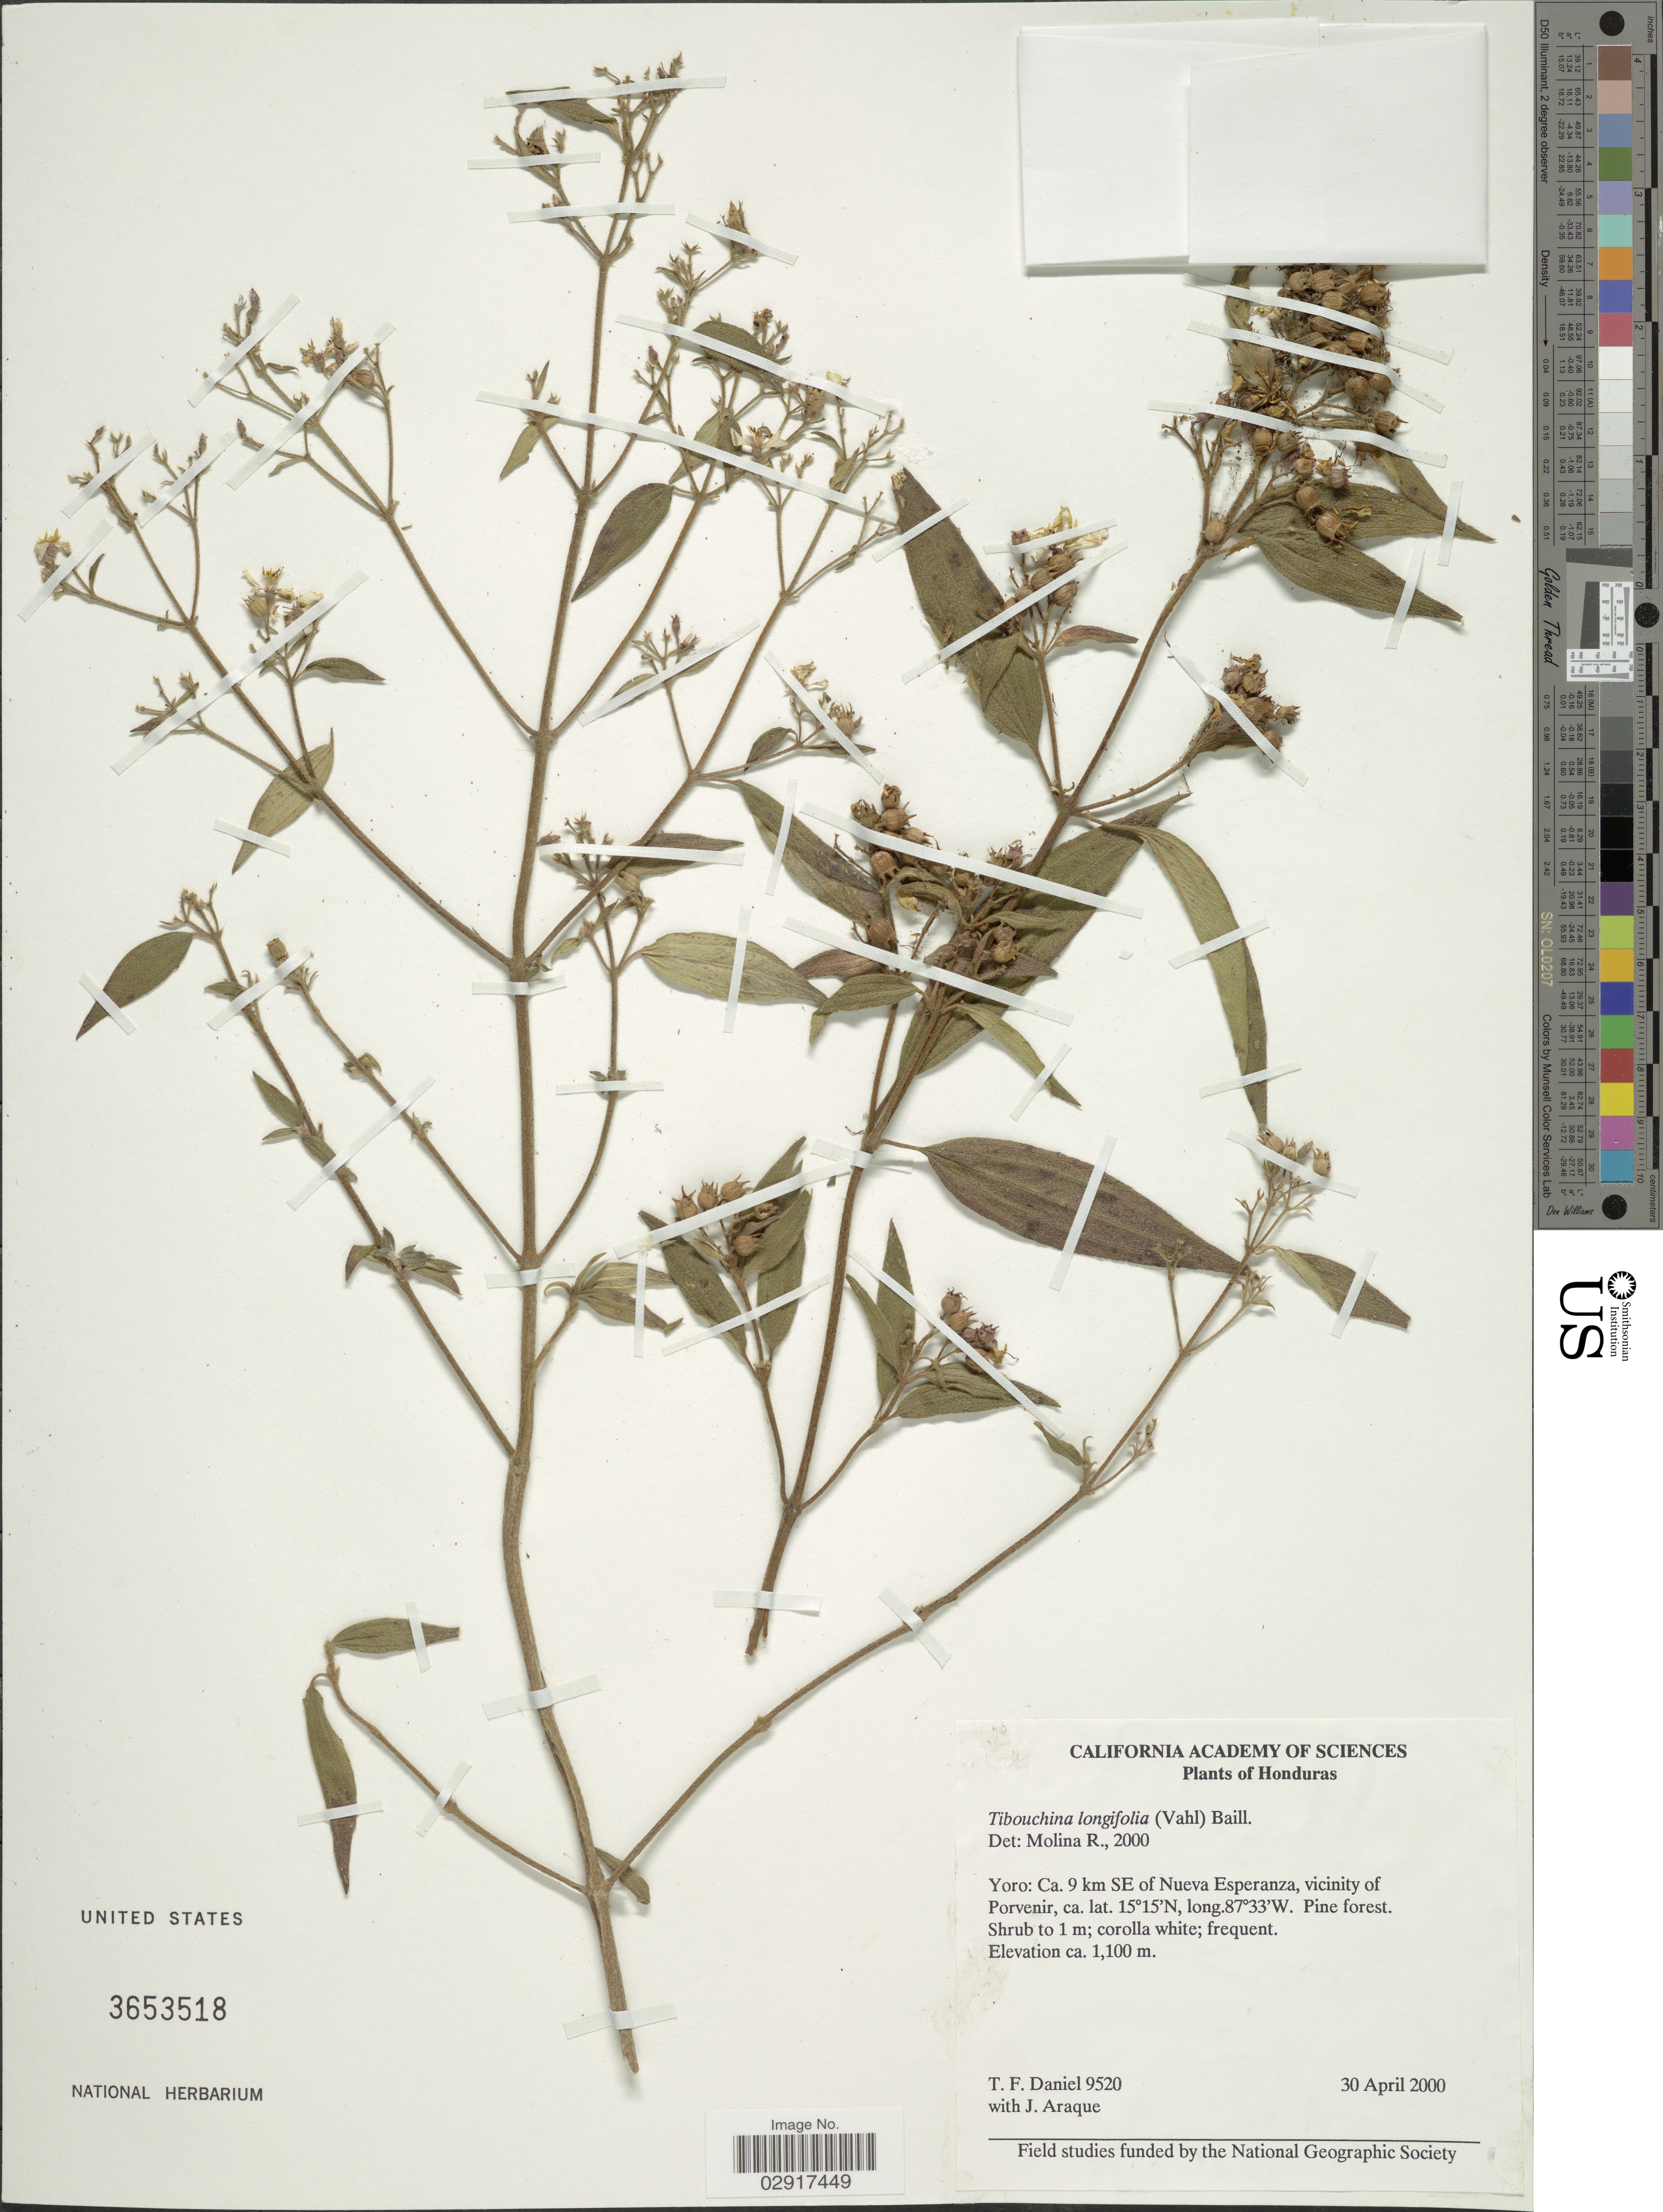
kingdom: Plantae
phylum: Tracheophyta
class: Magnoliopsida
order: Myrtales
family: Melastomataceae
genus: Chaetogastra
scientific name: Chaetogastra longifolia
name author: (Vahl) DC.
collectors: T. F. Daniel & J. Araque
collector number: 9520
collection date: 2000-04-30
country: Honduras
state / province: Yoro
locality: Ca. 9 km SE of Nueva Esperanza, vicinity of Porvenir.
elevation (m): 1100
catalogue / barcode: US 3653518